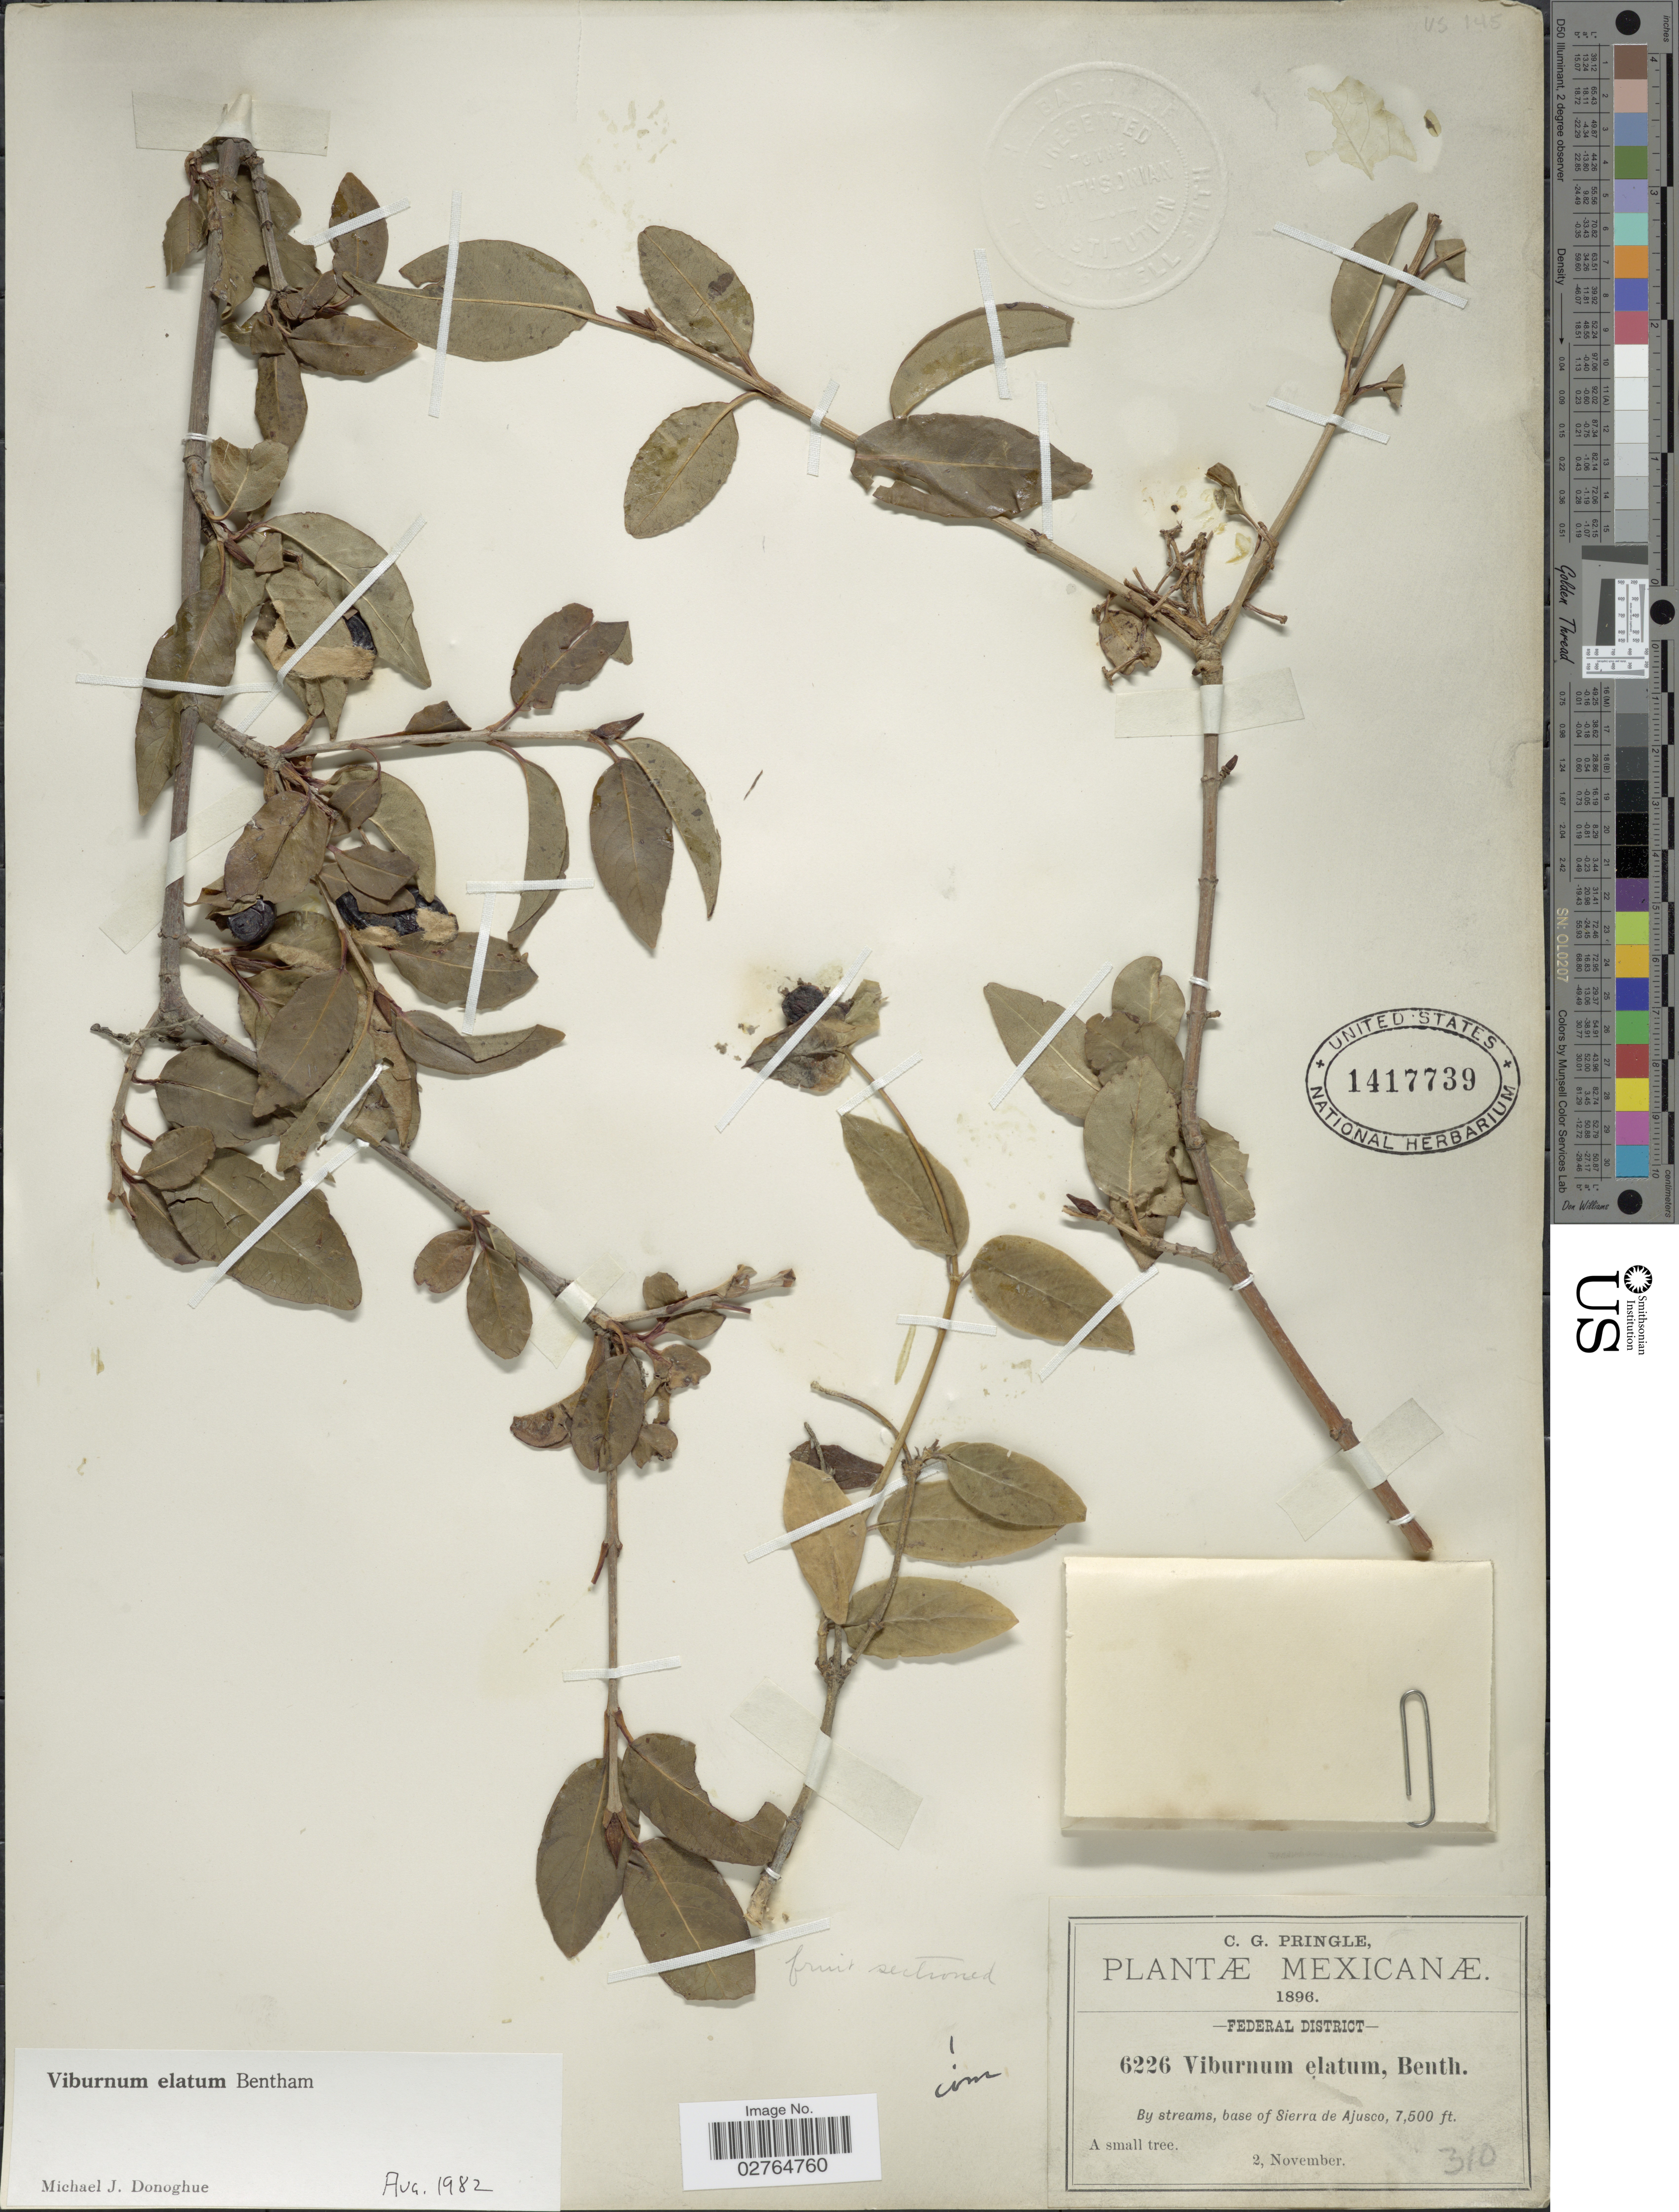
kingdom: Plantae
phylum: Tracheophyta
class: Magnoliopsida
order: Dipsacales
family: Viburnaceae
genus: Viburnum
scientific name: Viburnum elatum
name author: Benth.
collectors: C. G. Pringle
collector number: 6226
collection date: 1896-11-02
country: Mexico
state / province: Distrito Federal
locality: Federal District. By streams, base of Sierra de Ajusco.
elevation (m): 2286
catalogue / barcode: US 1417739